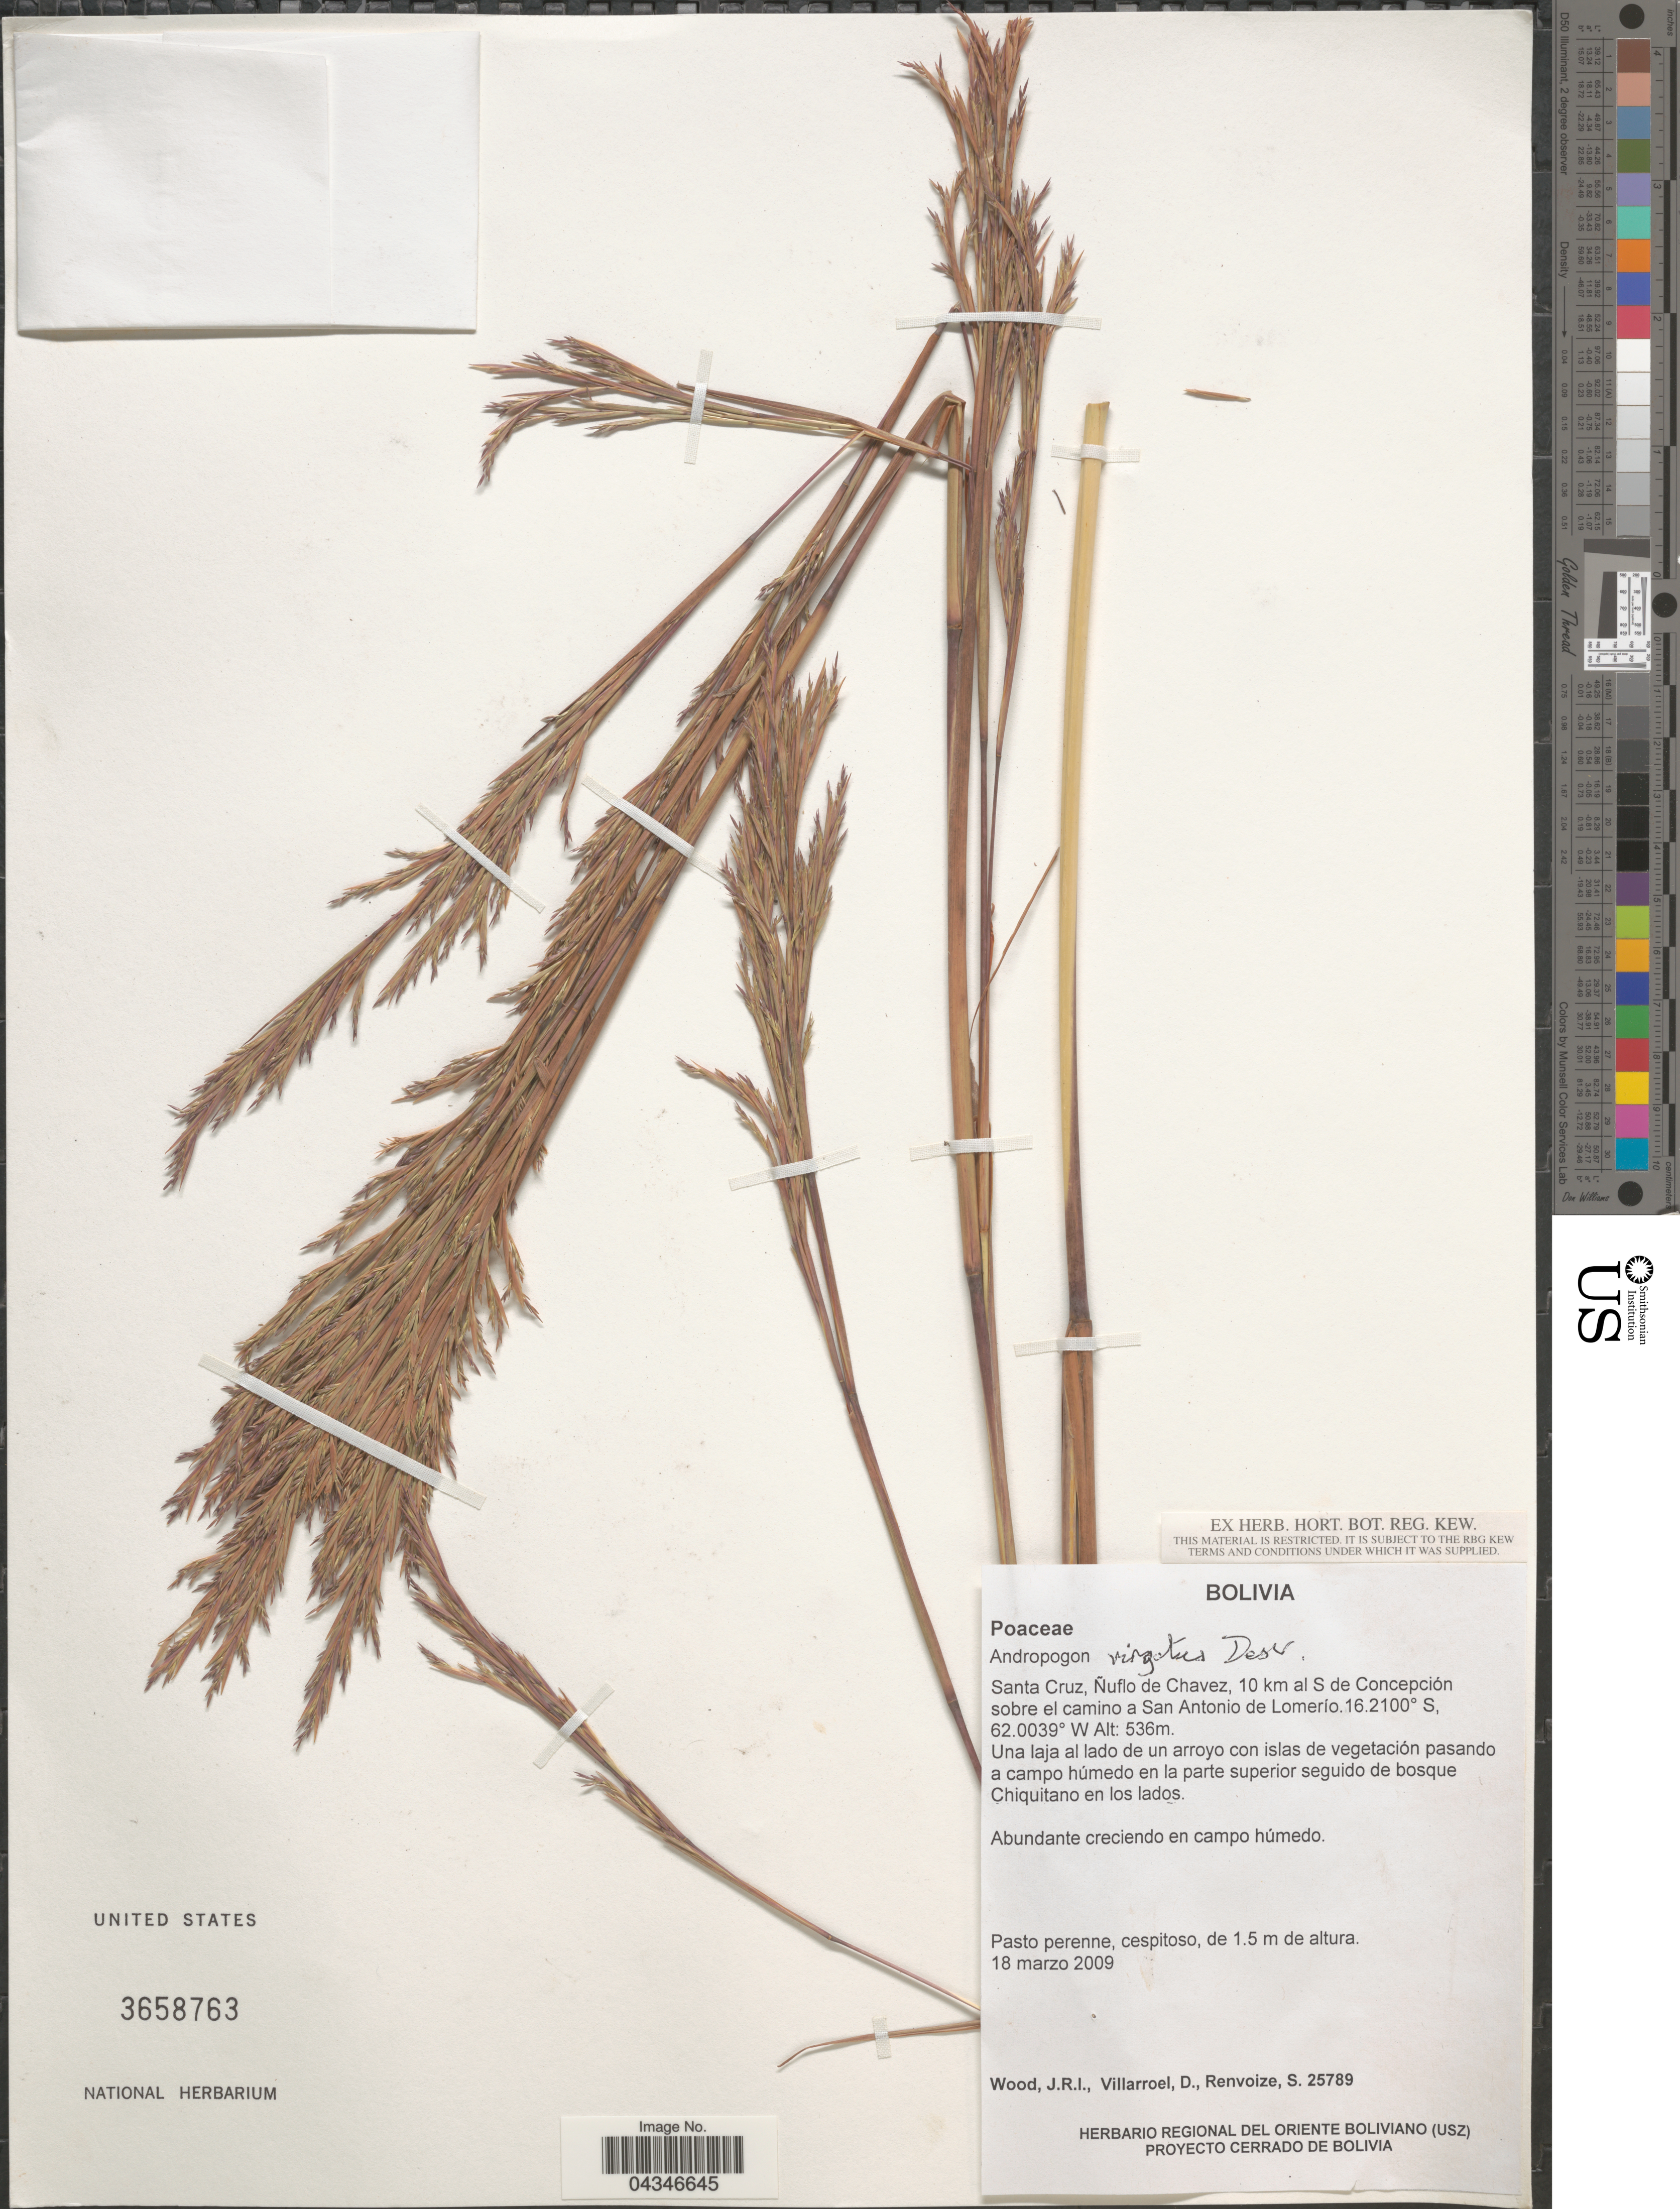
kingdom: Plantae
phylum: Tracheophyta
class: Liliopsida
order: Poales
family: Poaceae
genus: Andropogon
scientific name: Andropogon virgatus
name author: Desv. ex Ham.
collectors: J. R. I. Wood, D. Villarroel & S. A. Renvoize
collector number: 25789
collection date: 2009-03-18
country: Bolivia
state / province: Santa Cruz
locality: Santa Cruz, Ñuflo de Chavez, 10 km al S de Concepción sobre el camino a San Antonio de Lomerío.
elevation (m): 536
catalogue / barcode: US 3658763